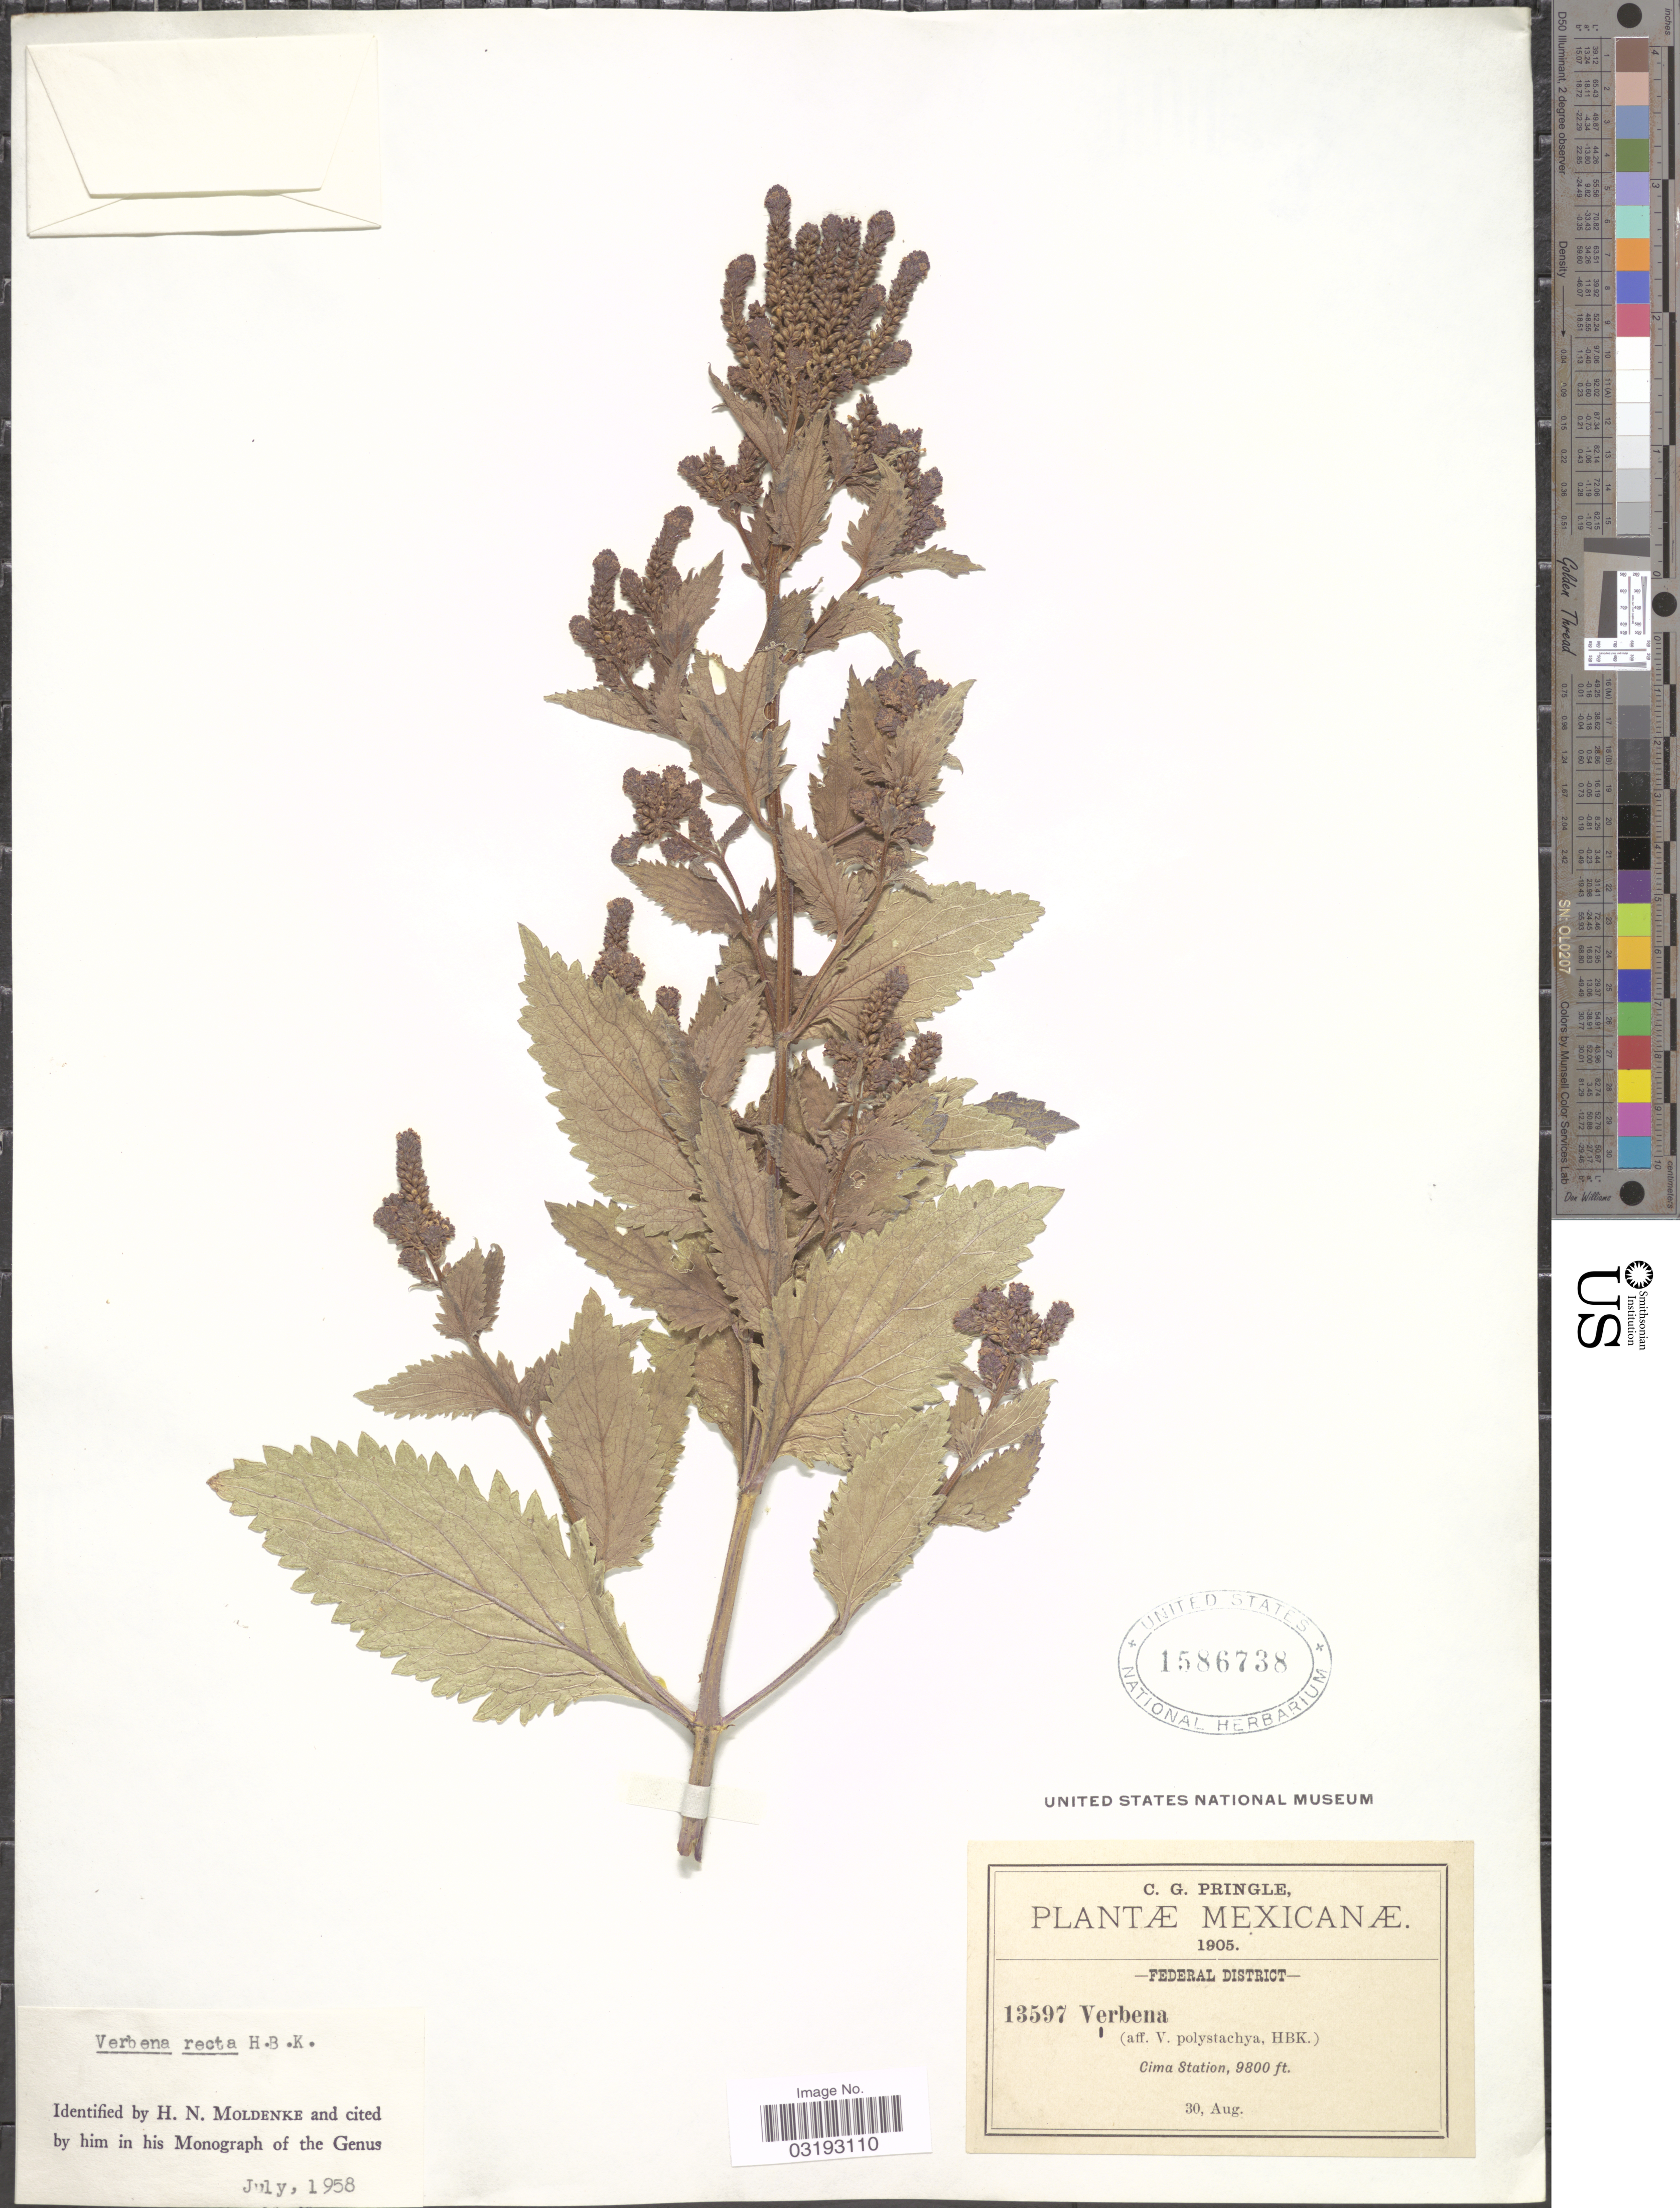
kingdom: Plantae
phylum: Tracheophyta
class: Magnoliopsida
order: Lamiales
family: Verbenaceae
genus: Verbena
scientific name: Verbena recta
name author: Kunth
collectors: C. G. Pringle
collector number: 13597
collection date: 1905-08-30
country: Mexico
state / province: Distrito Federal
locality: Federal District. Cima Station.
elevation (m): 2987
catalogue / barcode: US 1586738